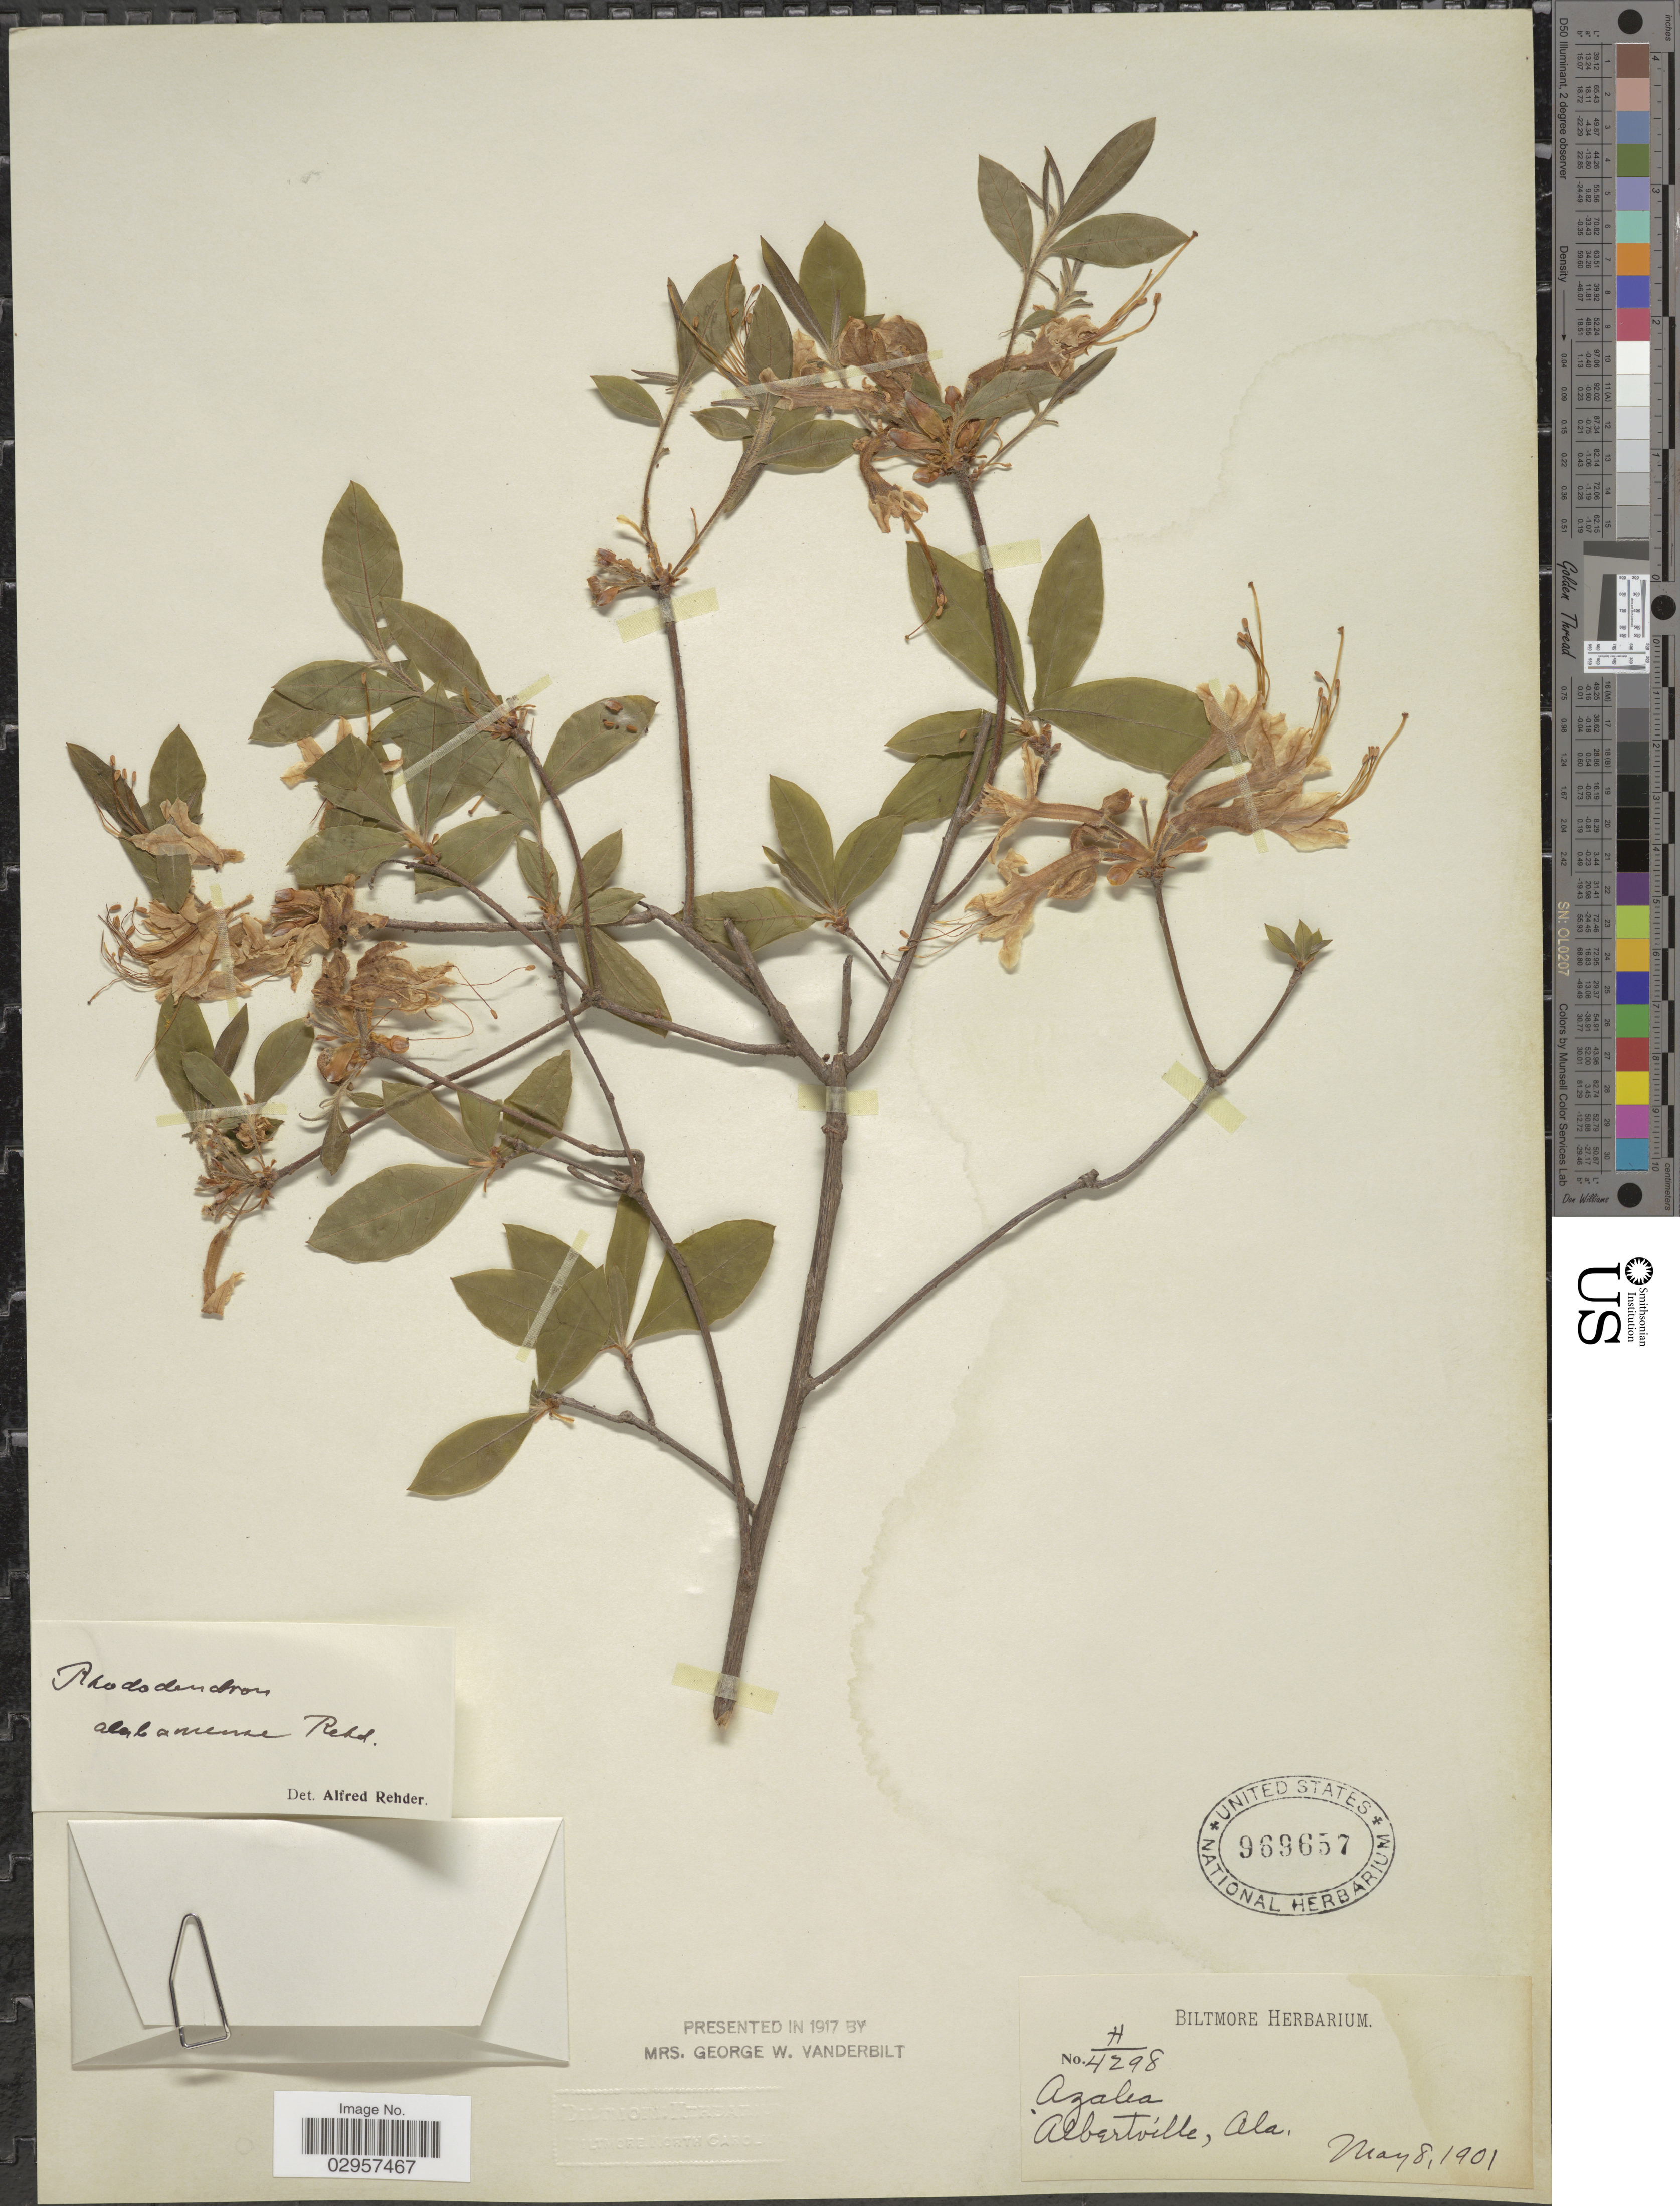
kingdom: Plantae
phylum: Tracheophyta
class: Magnoliopsida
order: Ericales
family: Ericaceae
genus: Rhododendron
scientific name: Rhododendron alabamense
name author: Rehder in E.H. Wilson & Rehder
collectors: ex herb. Biltmore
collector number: H/4298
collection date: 1901-05-08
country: United States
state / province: Alabama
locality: Albertville.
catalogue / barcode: US 969657